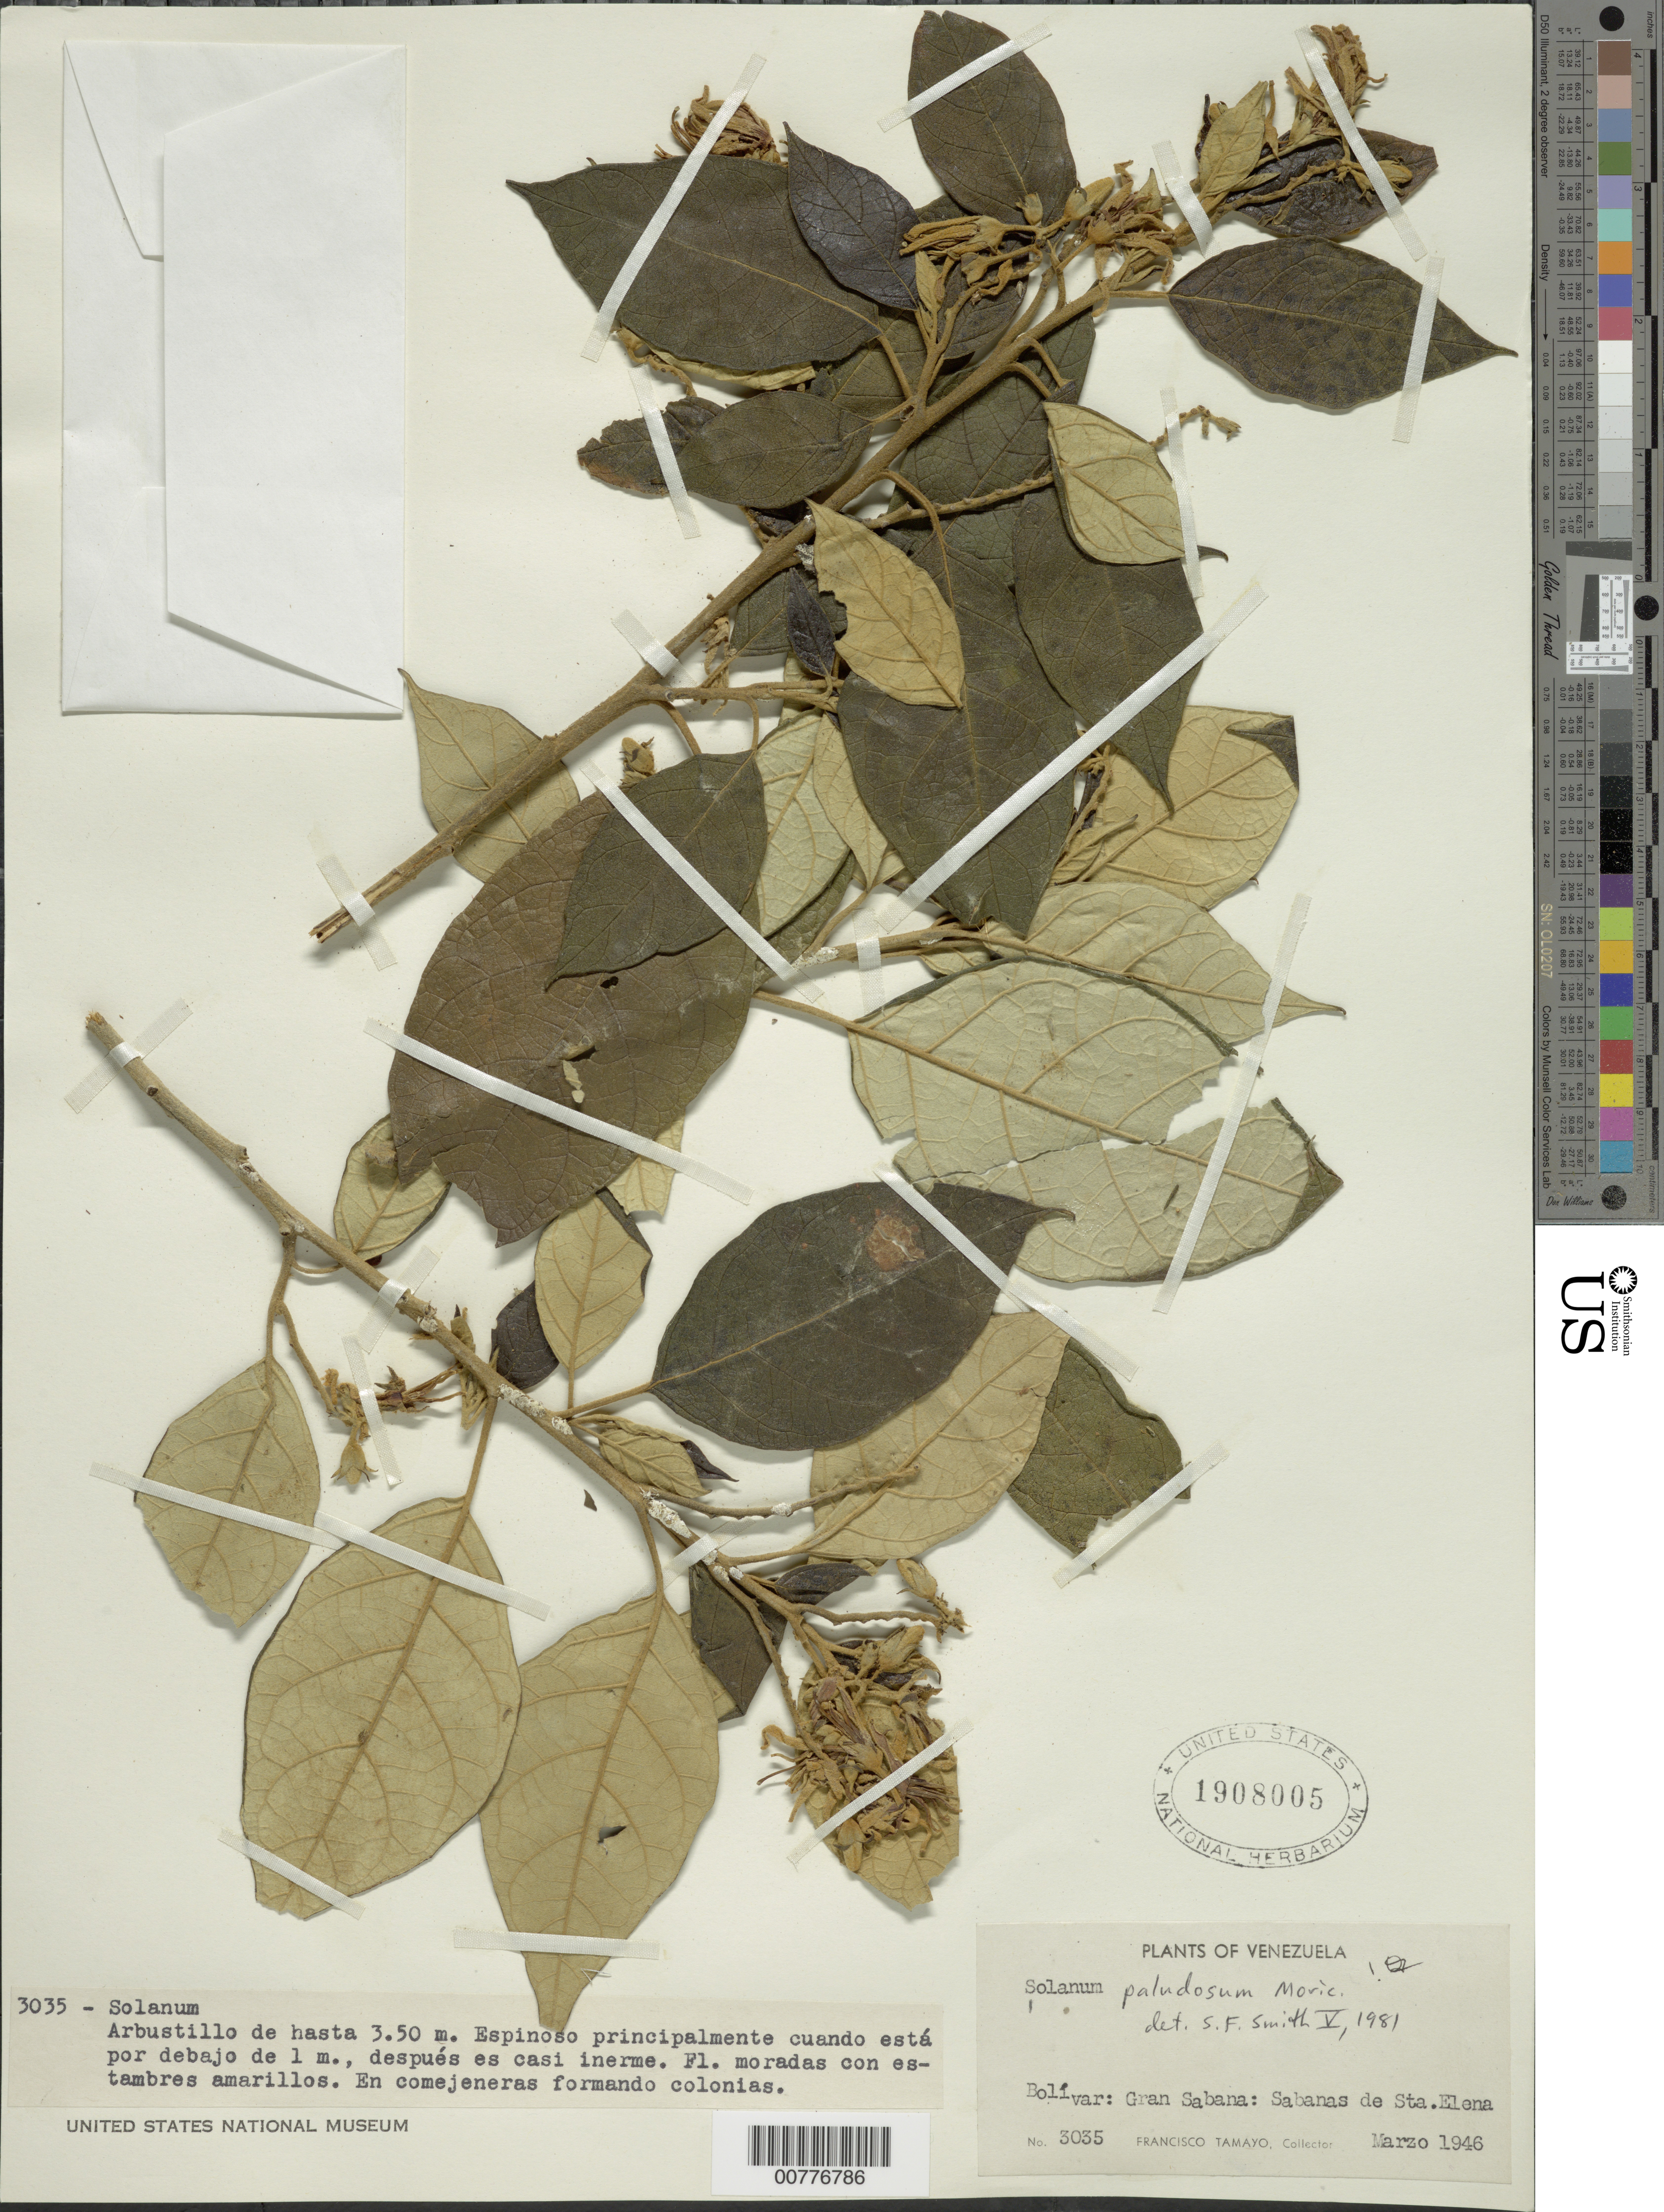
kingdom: Plantae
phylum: Tracheophyta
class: Magnoliopsida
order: Solanales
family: Solanaceae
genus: Solanum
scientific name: Solanum paludosum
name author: Moric.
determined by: Smith, Stephen F., (US), NMNH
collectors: F. Tamayo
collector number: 3035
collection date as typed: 3 Mar 1946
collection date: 1946-03-03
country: Venezuela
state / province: Bolívar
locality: Gran Sabana, Sabanas de Sta. Elena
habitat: Comejeneras.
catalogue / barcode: US 1908005